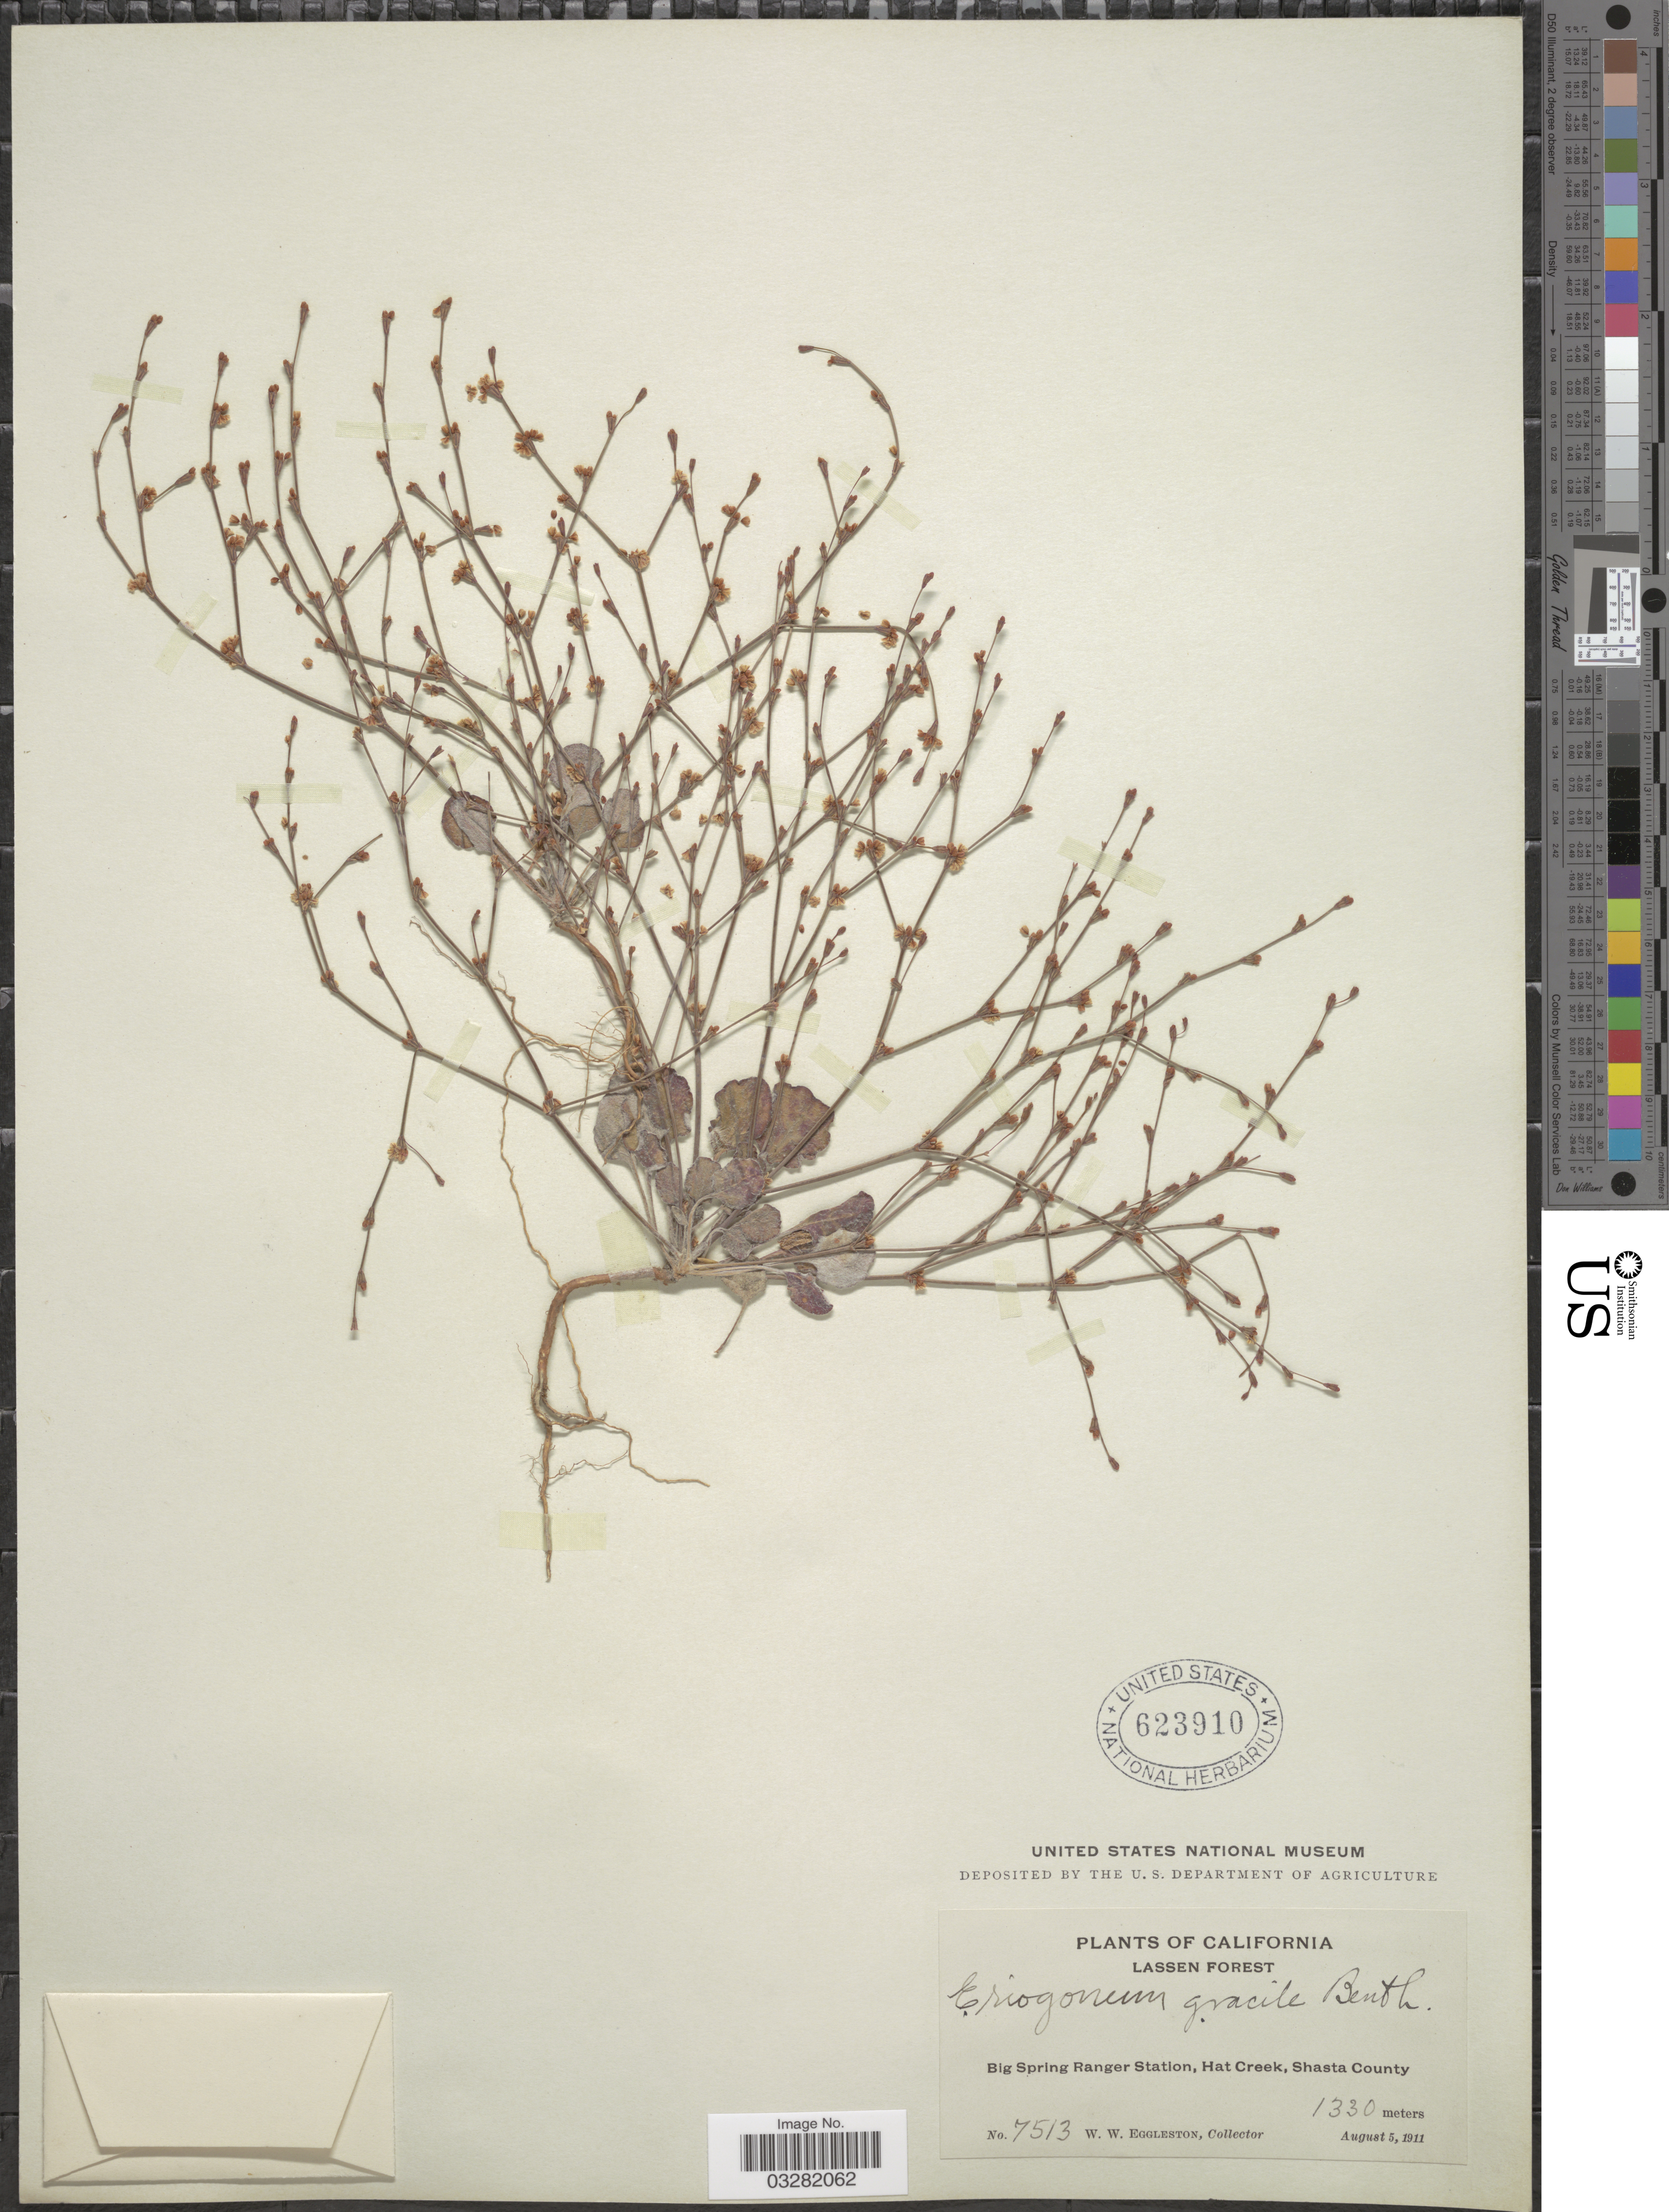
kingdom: Plantae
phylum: Tracheophyta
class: Magnoliopsida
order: Caryophyllales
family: Polygonaceae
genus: Eriogonum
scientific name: Eriogonum vimineum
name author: Douglas ex Benth.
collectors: W. W. Eggleston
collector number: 7513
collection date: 1911-08-05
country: United States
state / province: California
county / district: Shasta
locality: Lassen Forest. Big Spring Ranger Station, Hat Creek, Shasta County.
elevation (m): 1330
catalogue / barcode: US 623910